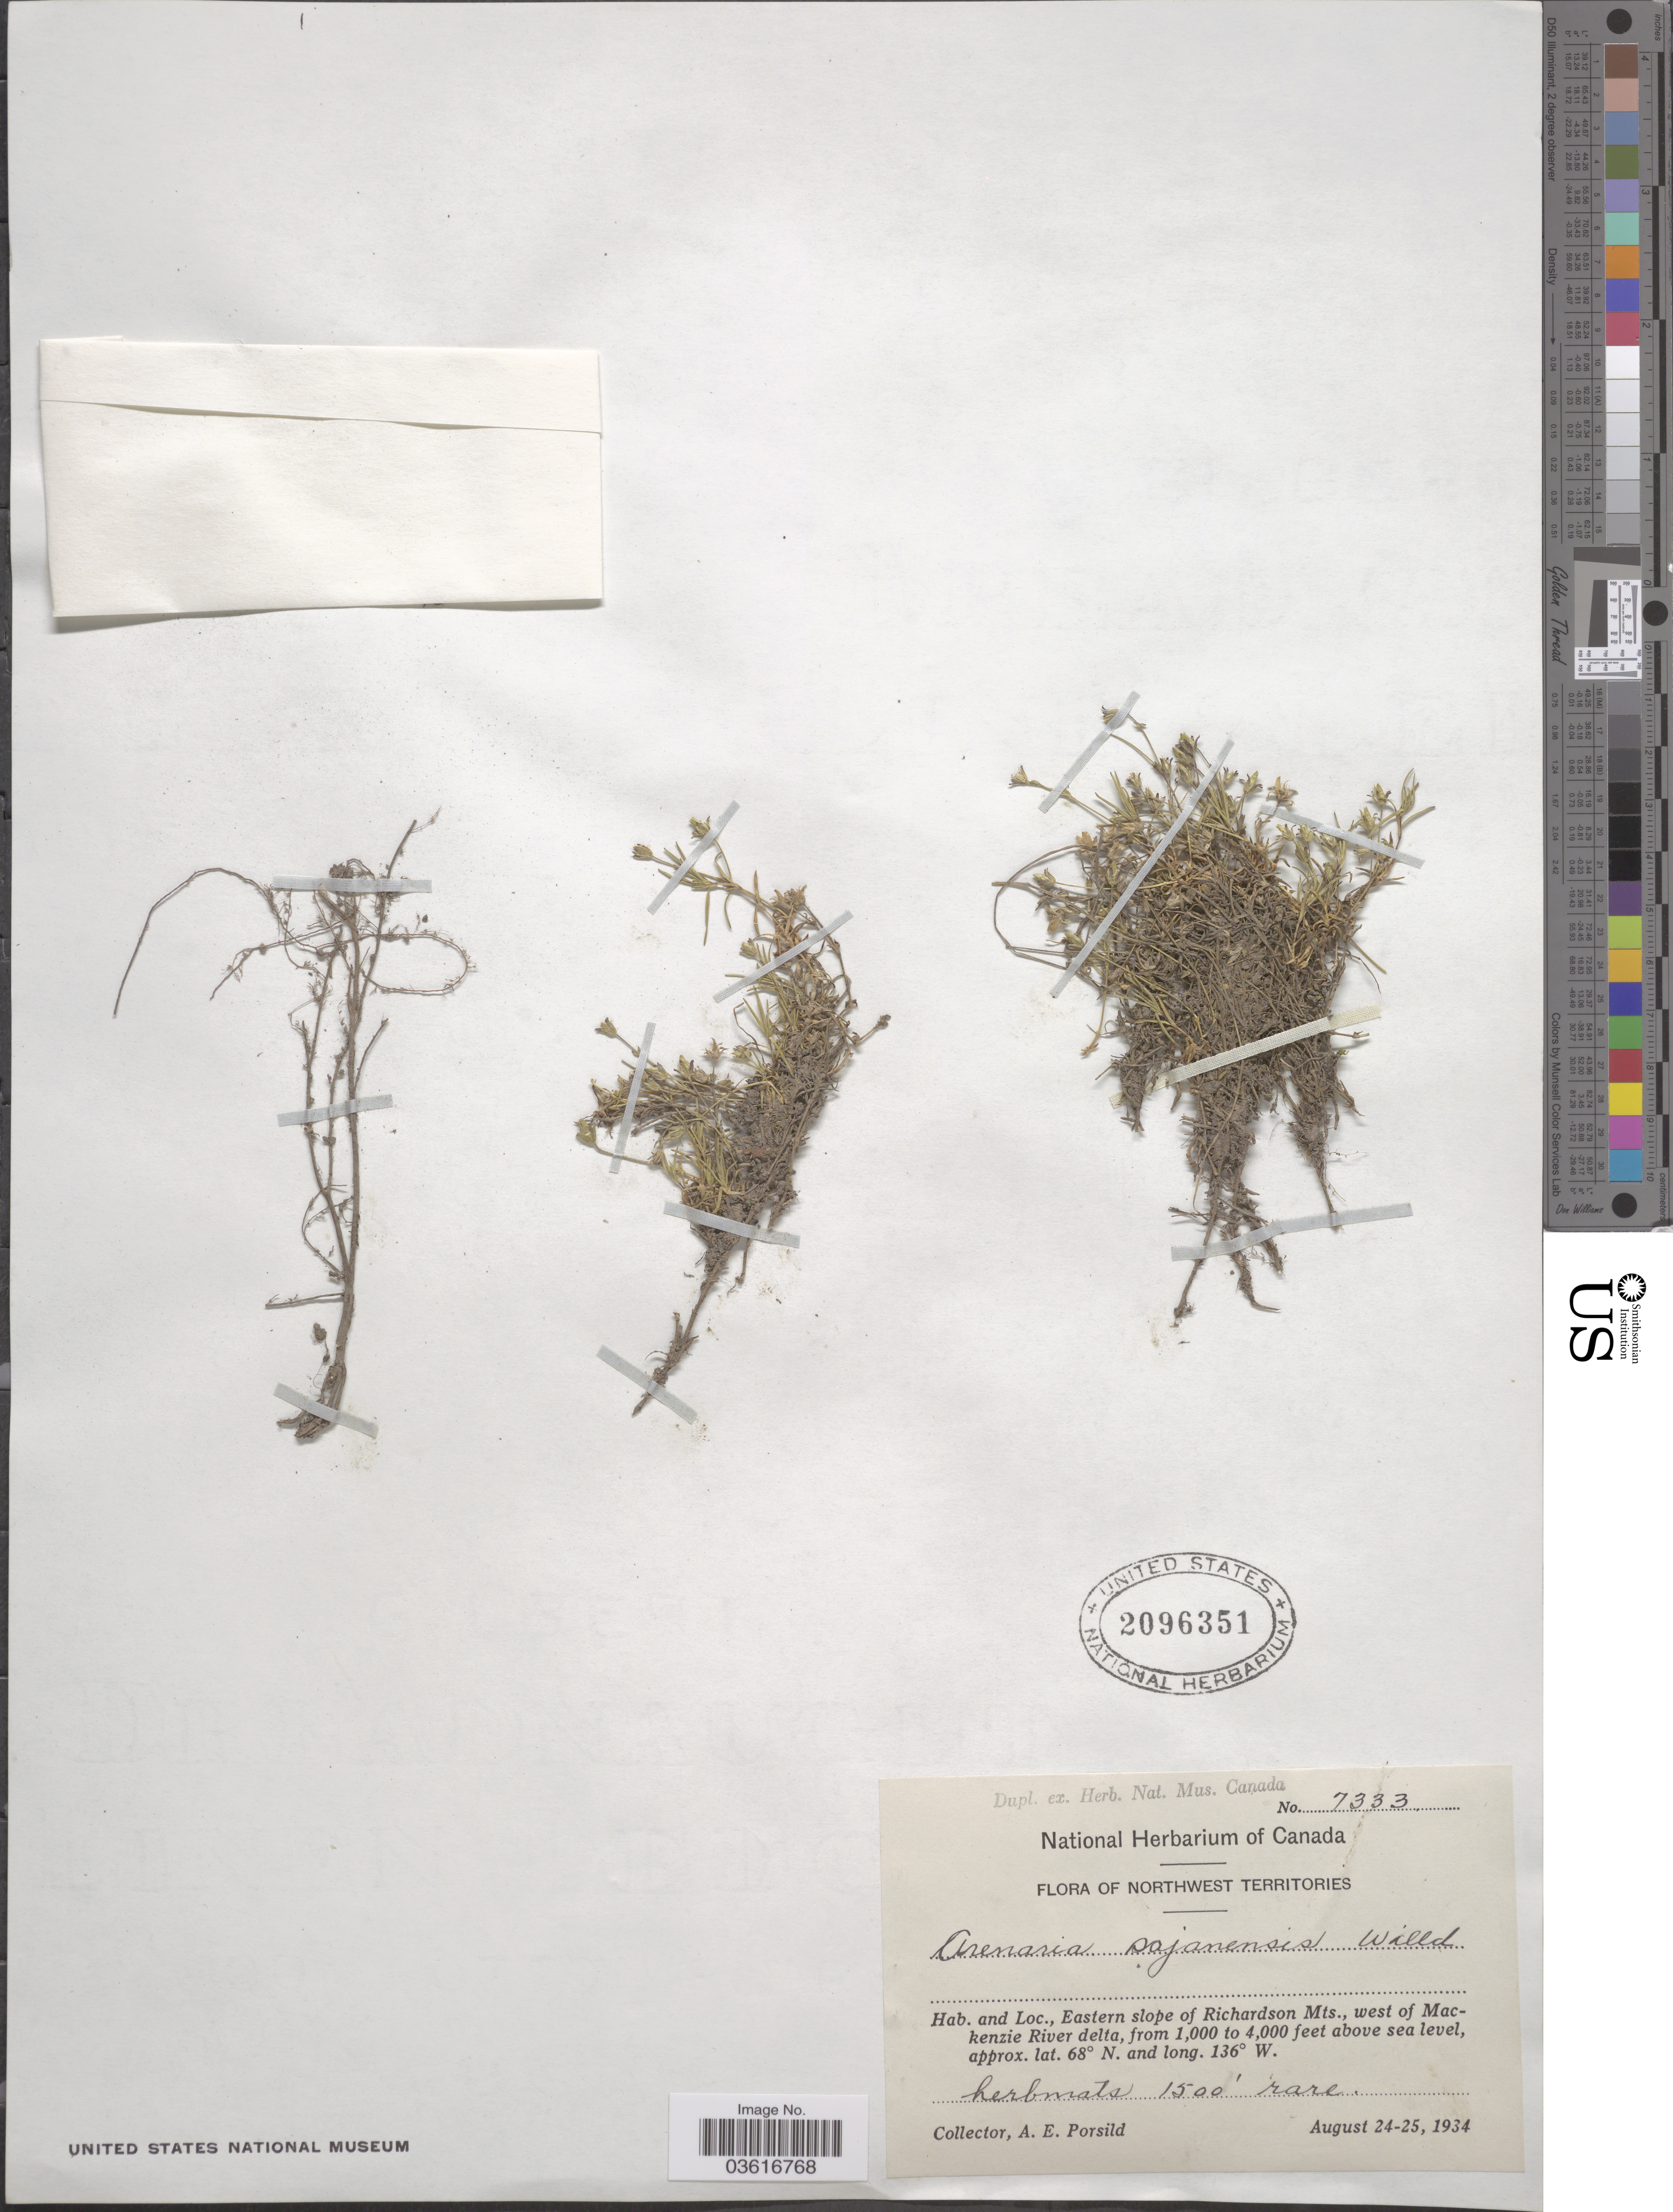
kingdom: Plantae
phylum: Tracheophyta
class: Magnoliopsida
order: Caryophyllales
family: Caryophyllaceae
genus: Cherleria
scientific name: Cherleria biflora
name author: (L.) A.J. Moore & Dillenb.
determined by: Strong, M. T., (US), Smithsonian Institution - National Museum of Natural History (UNITED STATES)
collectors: A. E. Porsild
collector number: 7333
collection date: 1934-08-24/1934-08-25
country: Canada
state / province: Northwest Territories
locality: Eastern slope of Richardson Mts., west of Mackenzie River delta.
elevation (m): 457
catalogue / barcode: US 2096351